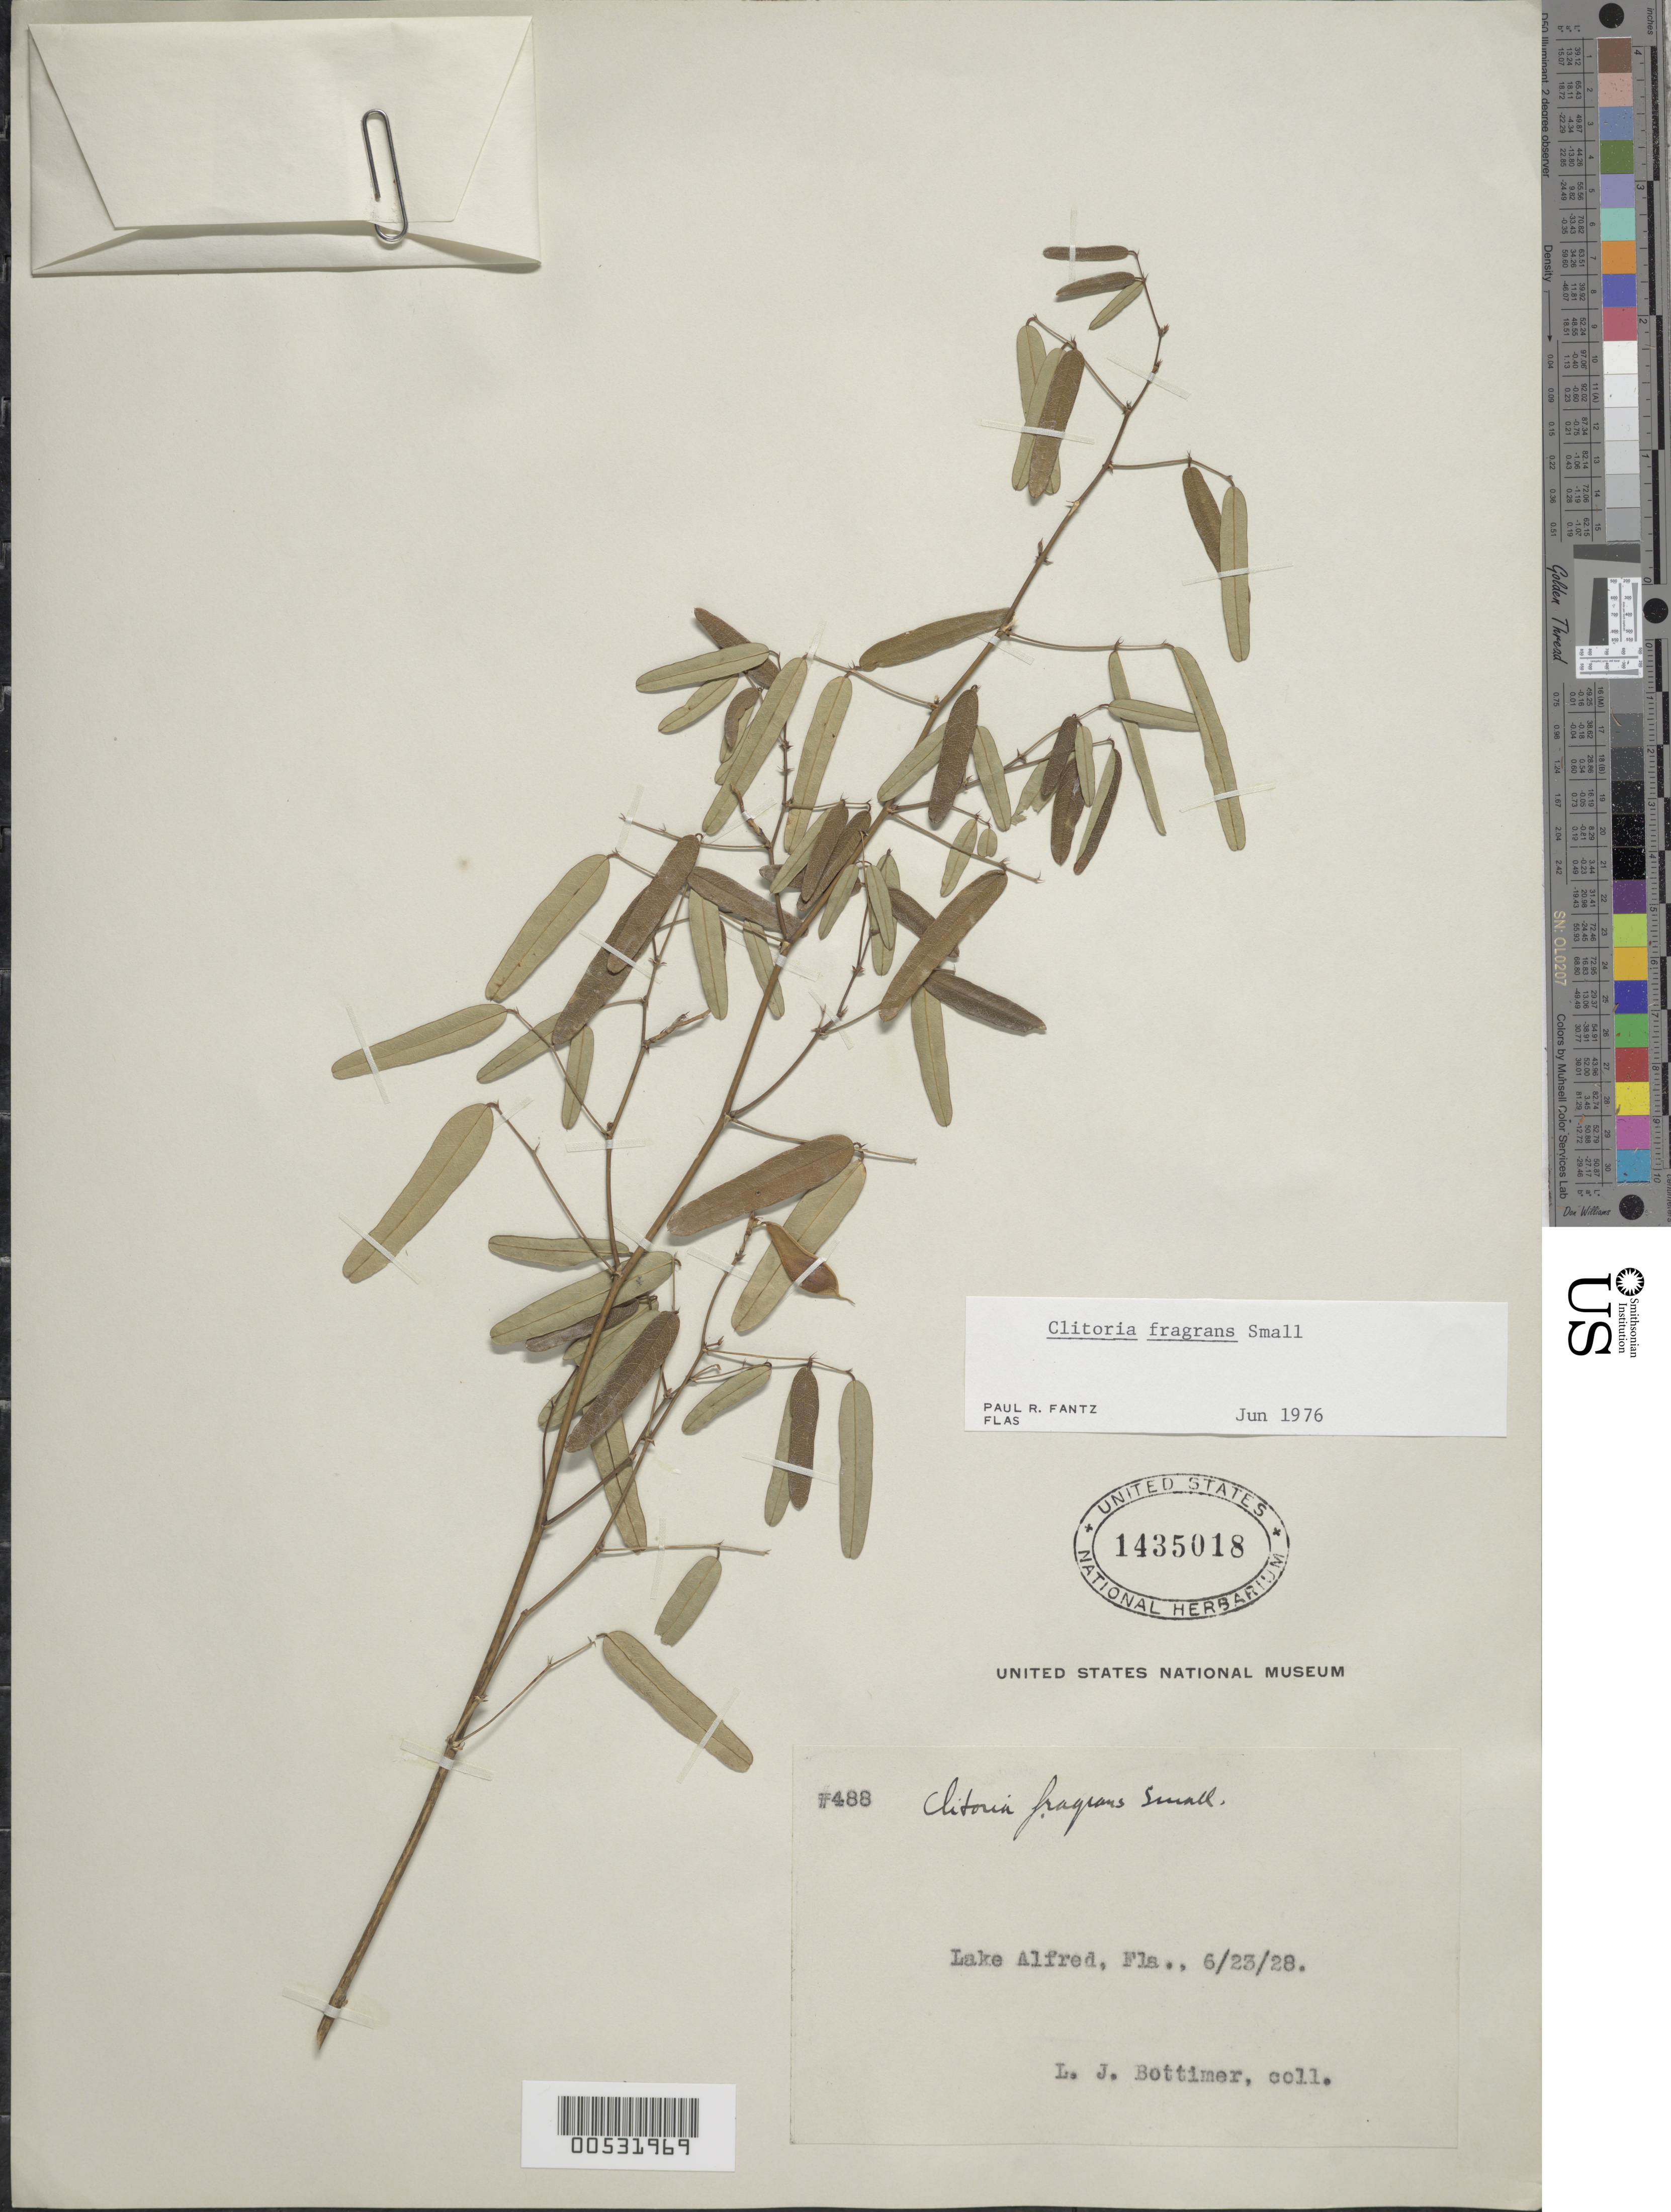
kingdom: Plantae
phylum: Tracheophyta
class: Magnoliopsida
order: Fabales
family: Fabaceae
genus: Clitoria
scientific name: Clitoria fragrans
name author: Small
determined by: Faden, Robert B., (US), Smithsonian Institution - National Museum of Natural History (UNITED STATES)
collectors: L. Bottimer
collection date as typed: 23 Jun 1928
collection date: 1928-06-23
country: United States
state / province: Florida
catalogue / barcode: US 1435018